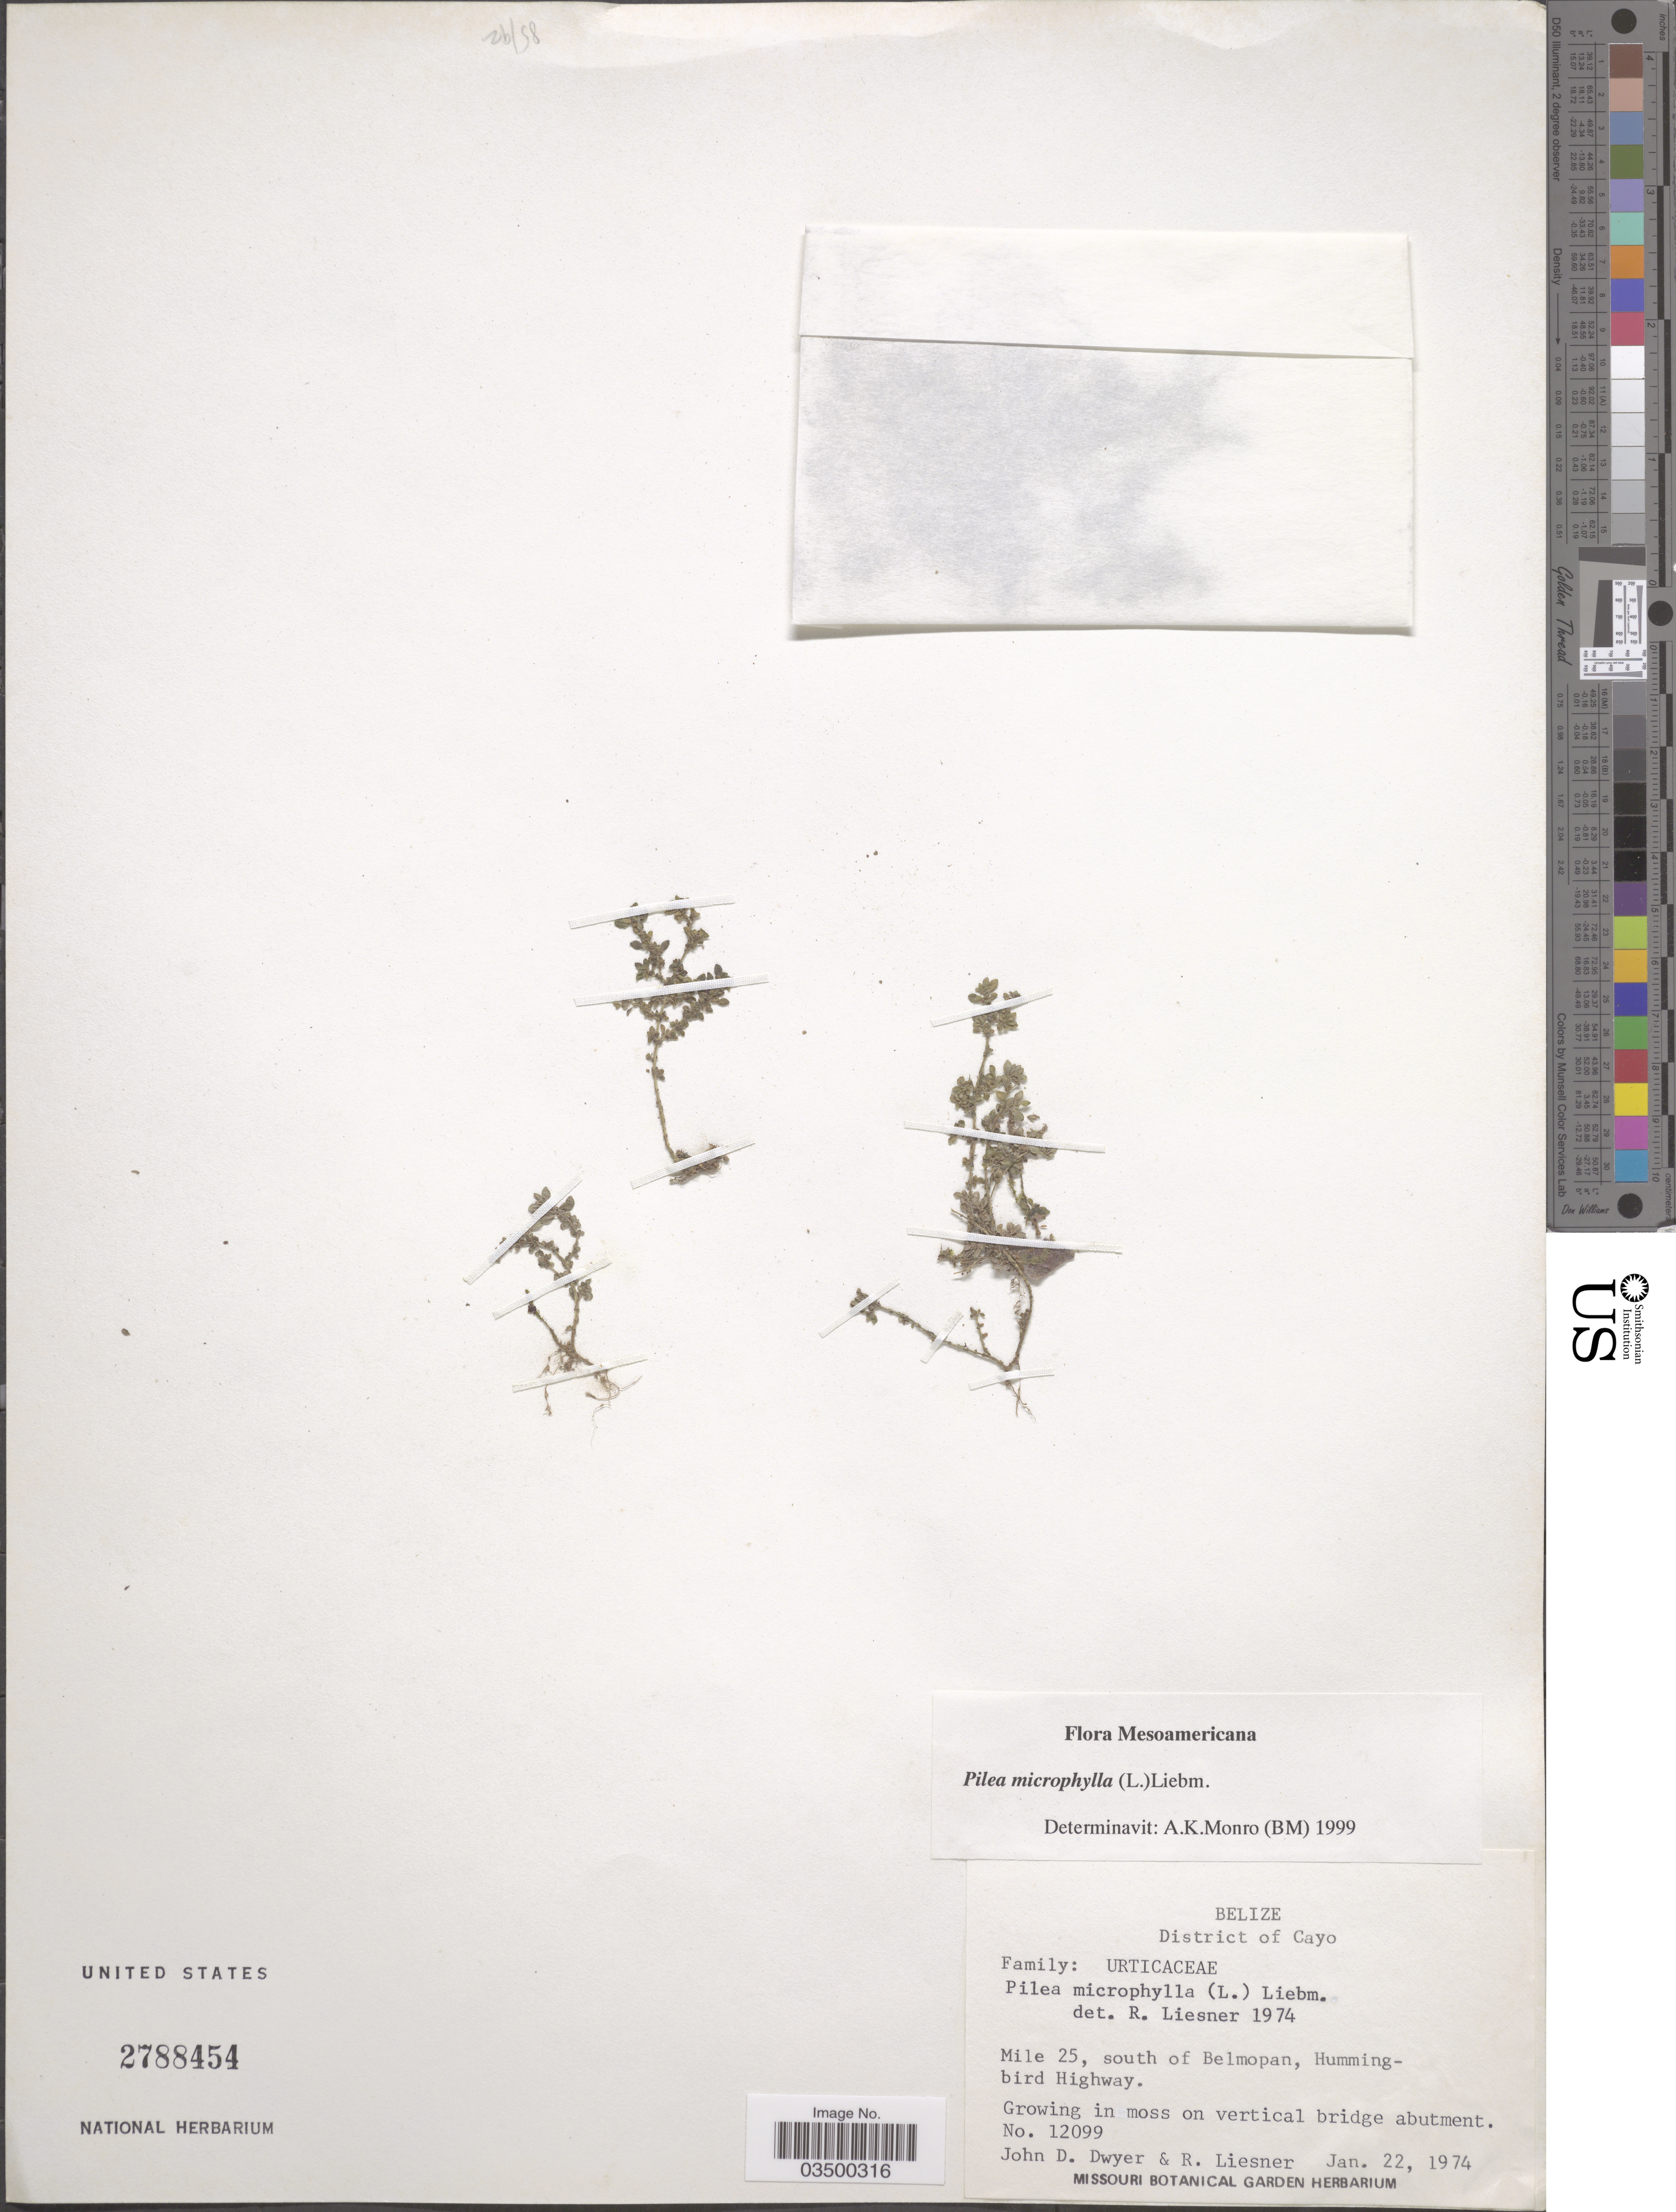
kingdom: Plantae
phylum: Tracheophyta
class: Magnoliopsida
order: Rosales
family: Urticaceae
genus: Pilea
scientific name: Pilea microphylla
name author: (L.) Liebm.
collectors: J. D. Dwyer & R. L. Liesner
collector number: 12099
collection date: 1974-01-22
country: Belize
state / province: Cayo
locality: District of Cayo. Mile 25, south of Belmopan, Hummingbird Highway.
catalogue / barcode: US 2788454